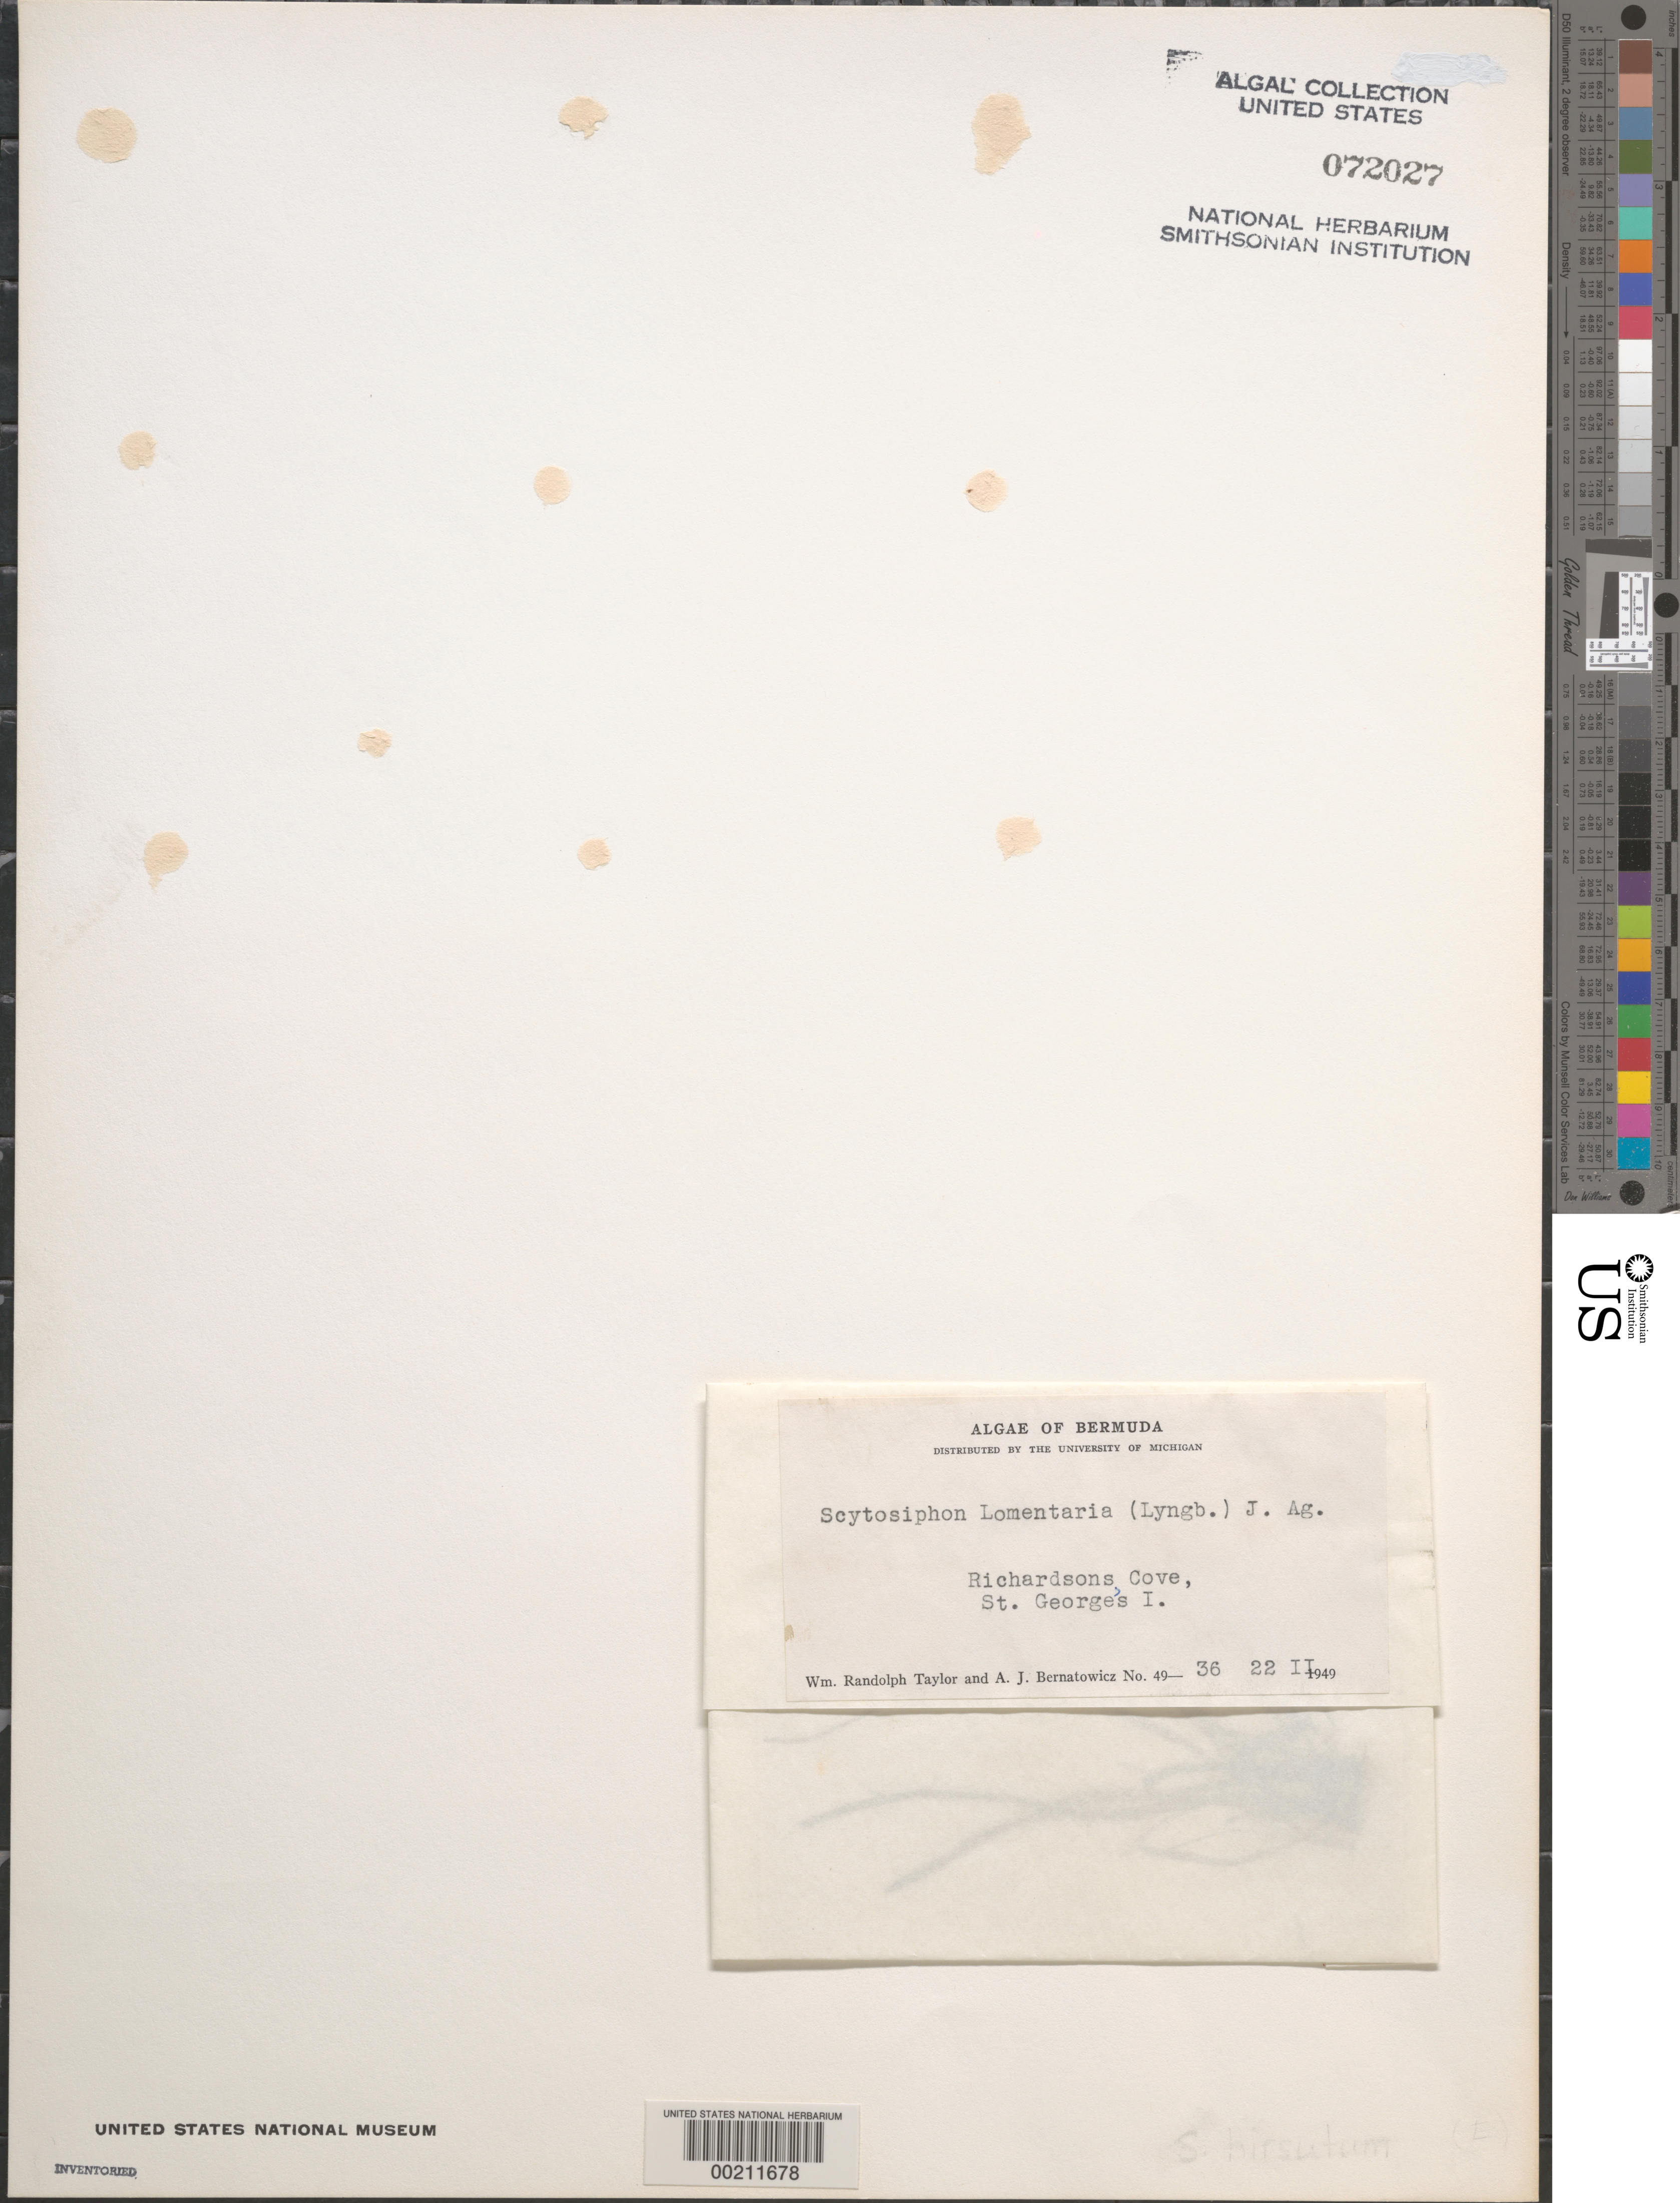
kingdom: Chromista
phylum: Ochrophyta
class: Phaeophyceae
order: Scytosiphonales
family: Scytosiphonaceae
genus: Scytosiphon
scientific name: Scytosiphon lomentaria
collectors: W. R. Taylor & A. Bernatowicz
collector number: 49-36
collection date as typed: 22 Feb 1949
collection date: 1949-02-22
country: Bermuda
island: St. George's Island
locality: Richardsons Cove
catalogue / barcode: US 72027